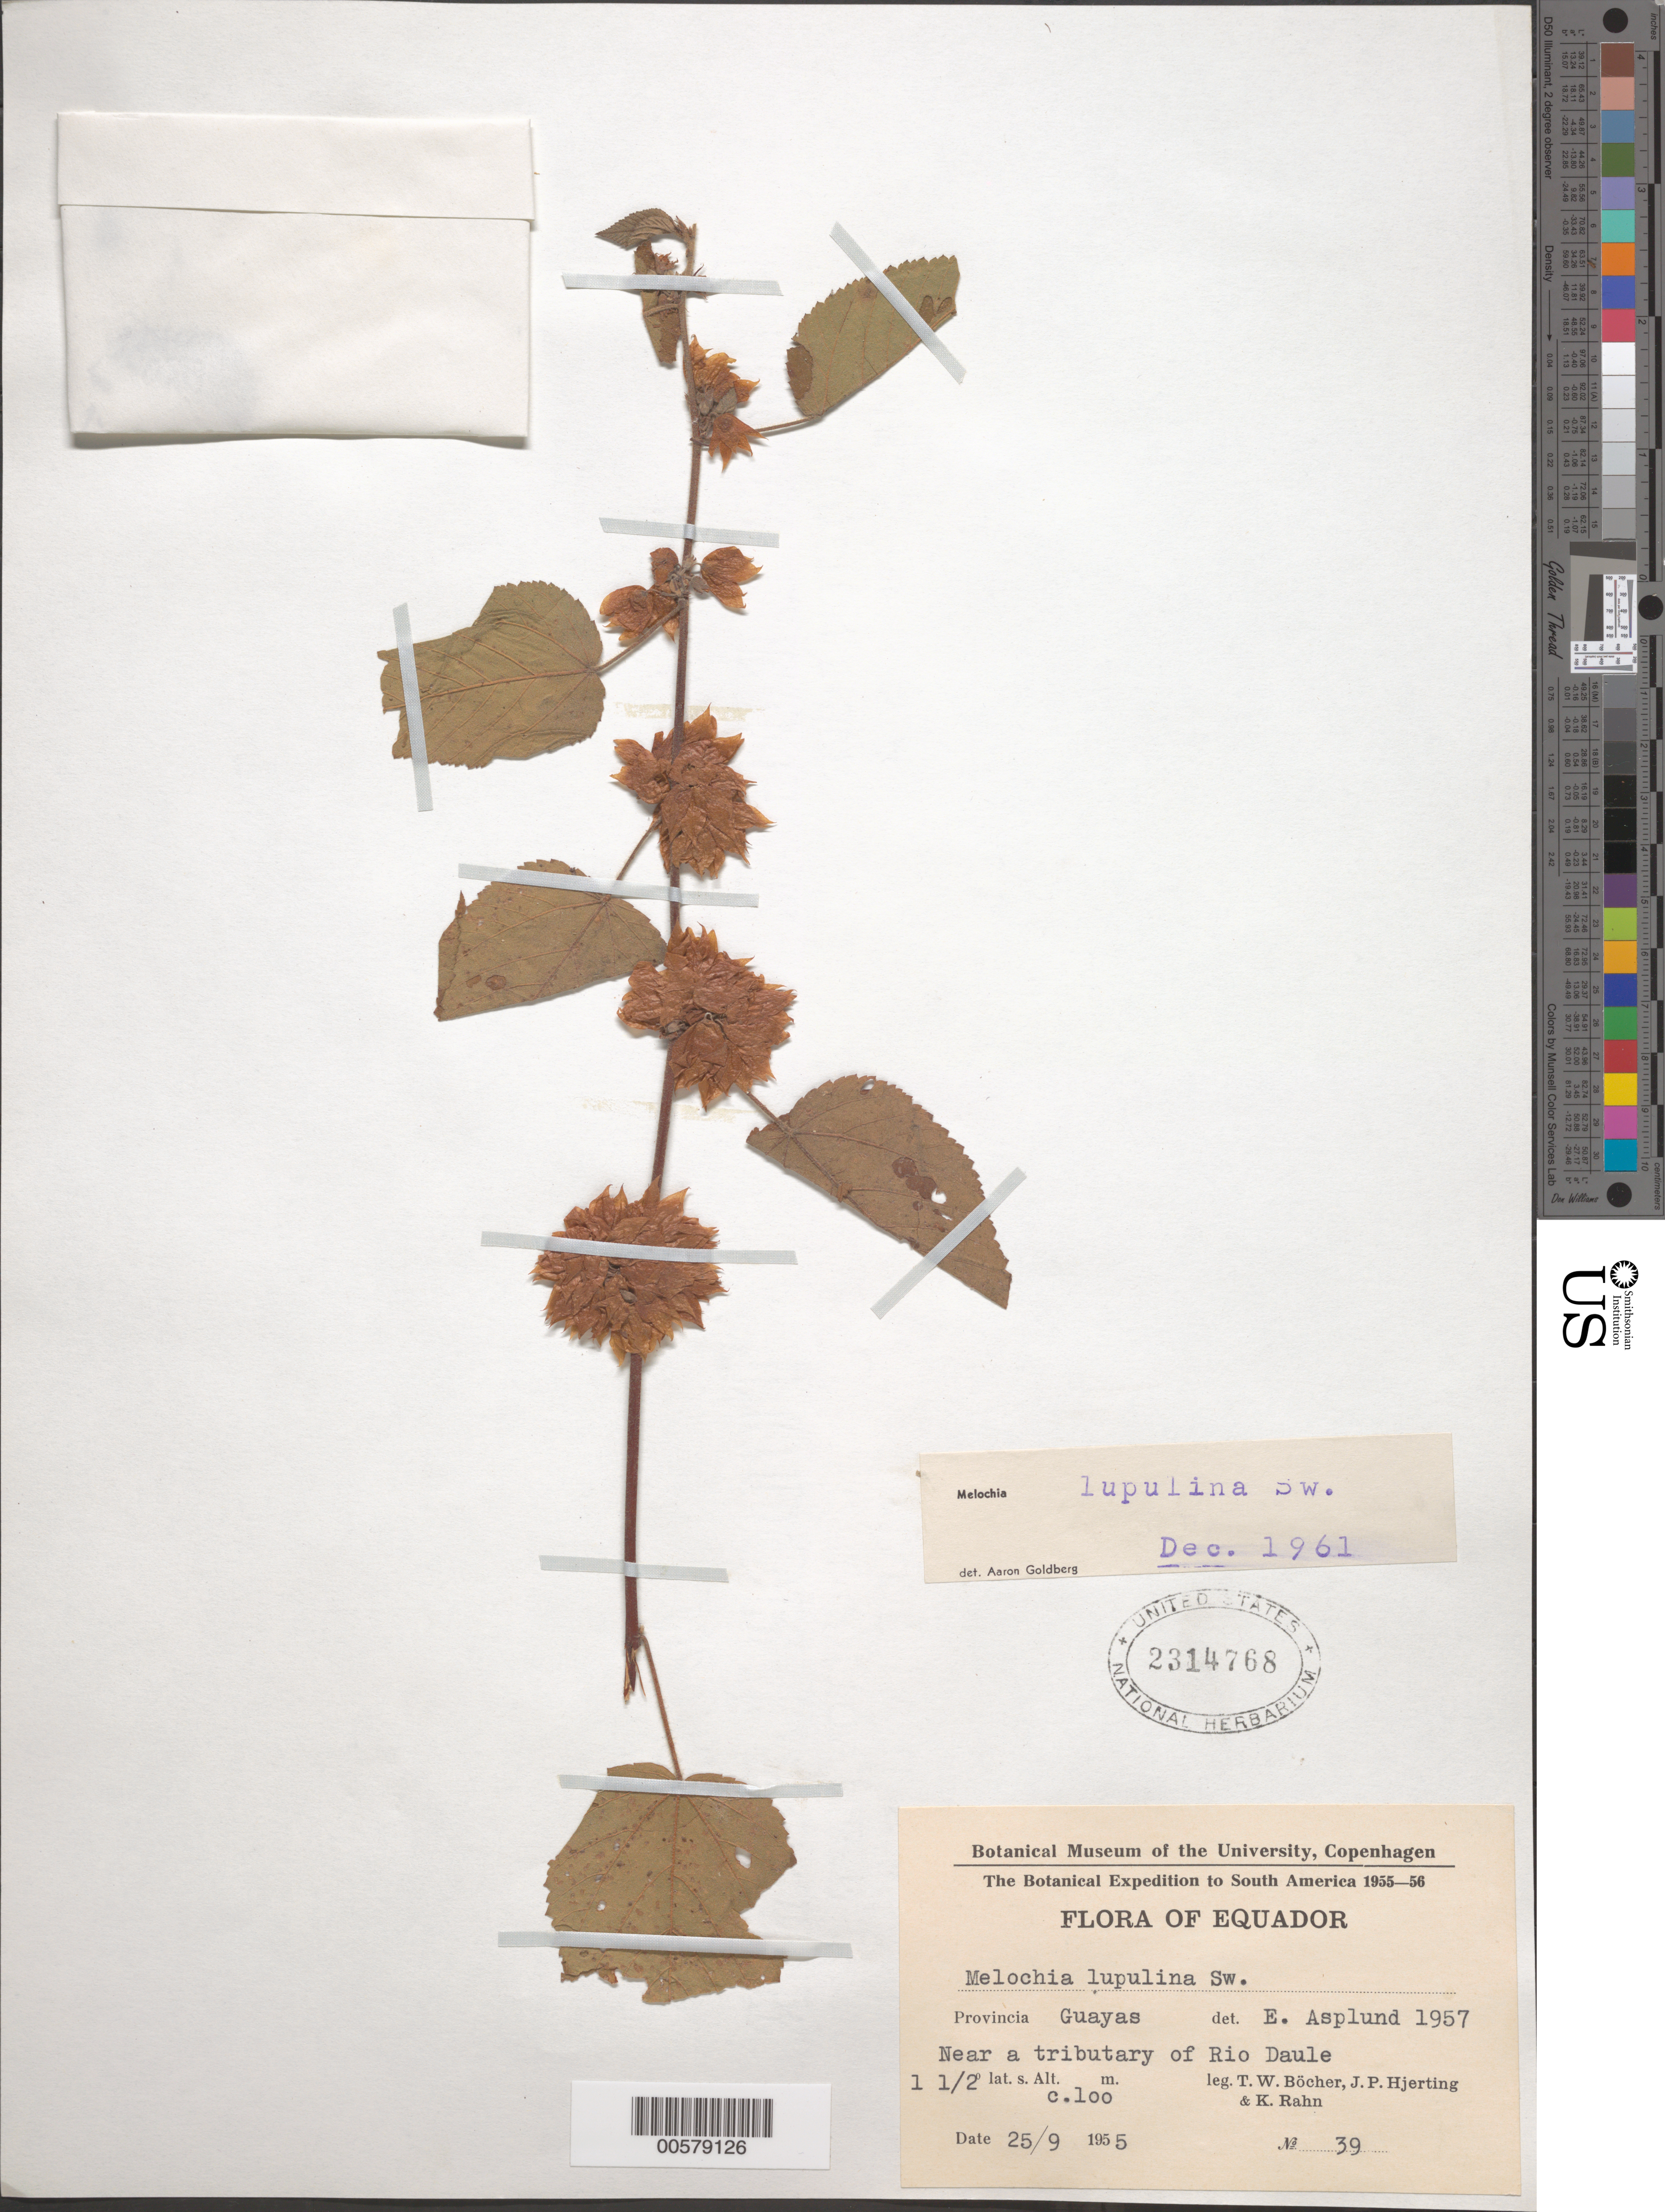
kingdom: Plantae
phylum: Tracheophyta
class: Magnoliopsida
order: Malvales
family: Malvaceae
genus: Melochia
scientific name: Melochia lupulina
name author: Sw.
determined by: Goldberg, Aaron, (US), NMNH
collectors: T. Böcher, J. P. Hjerting & K. Rahn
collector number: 39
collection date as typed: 25 Sep 1955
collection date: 1955-09-25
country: Ecuador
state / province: Guayas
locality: Near tributary of Río Daule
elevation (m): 100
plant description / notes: S, US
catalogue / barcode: US 2314768